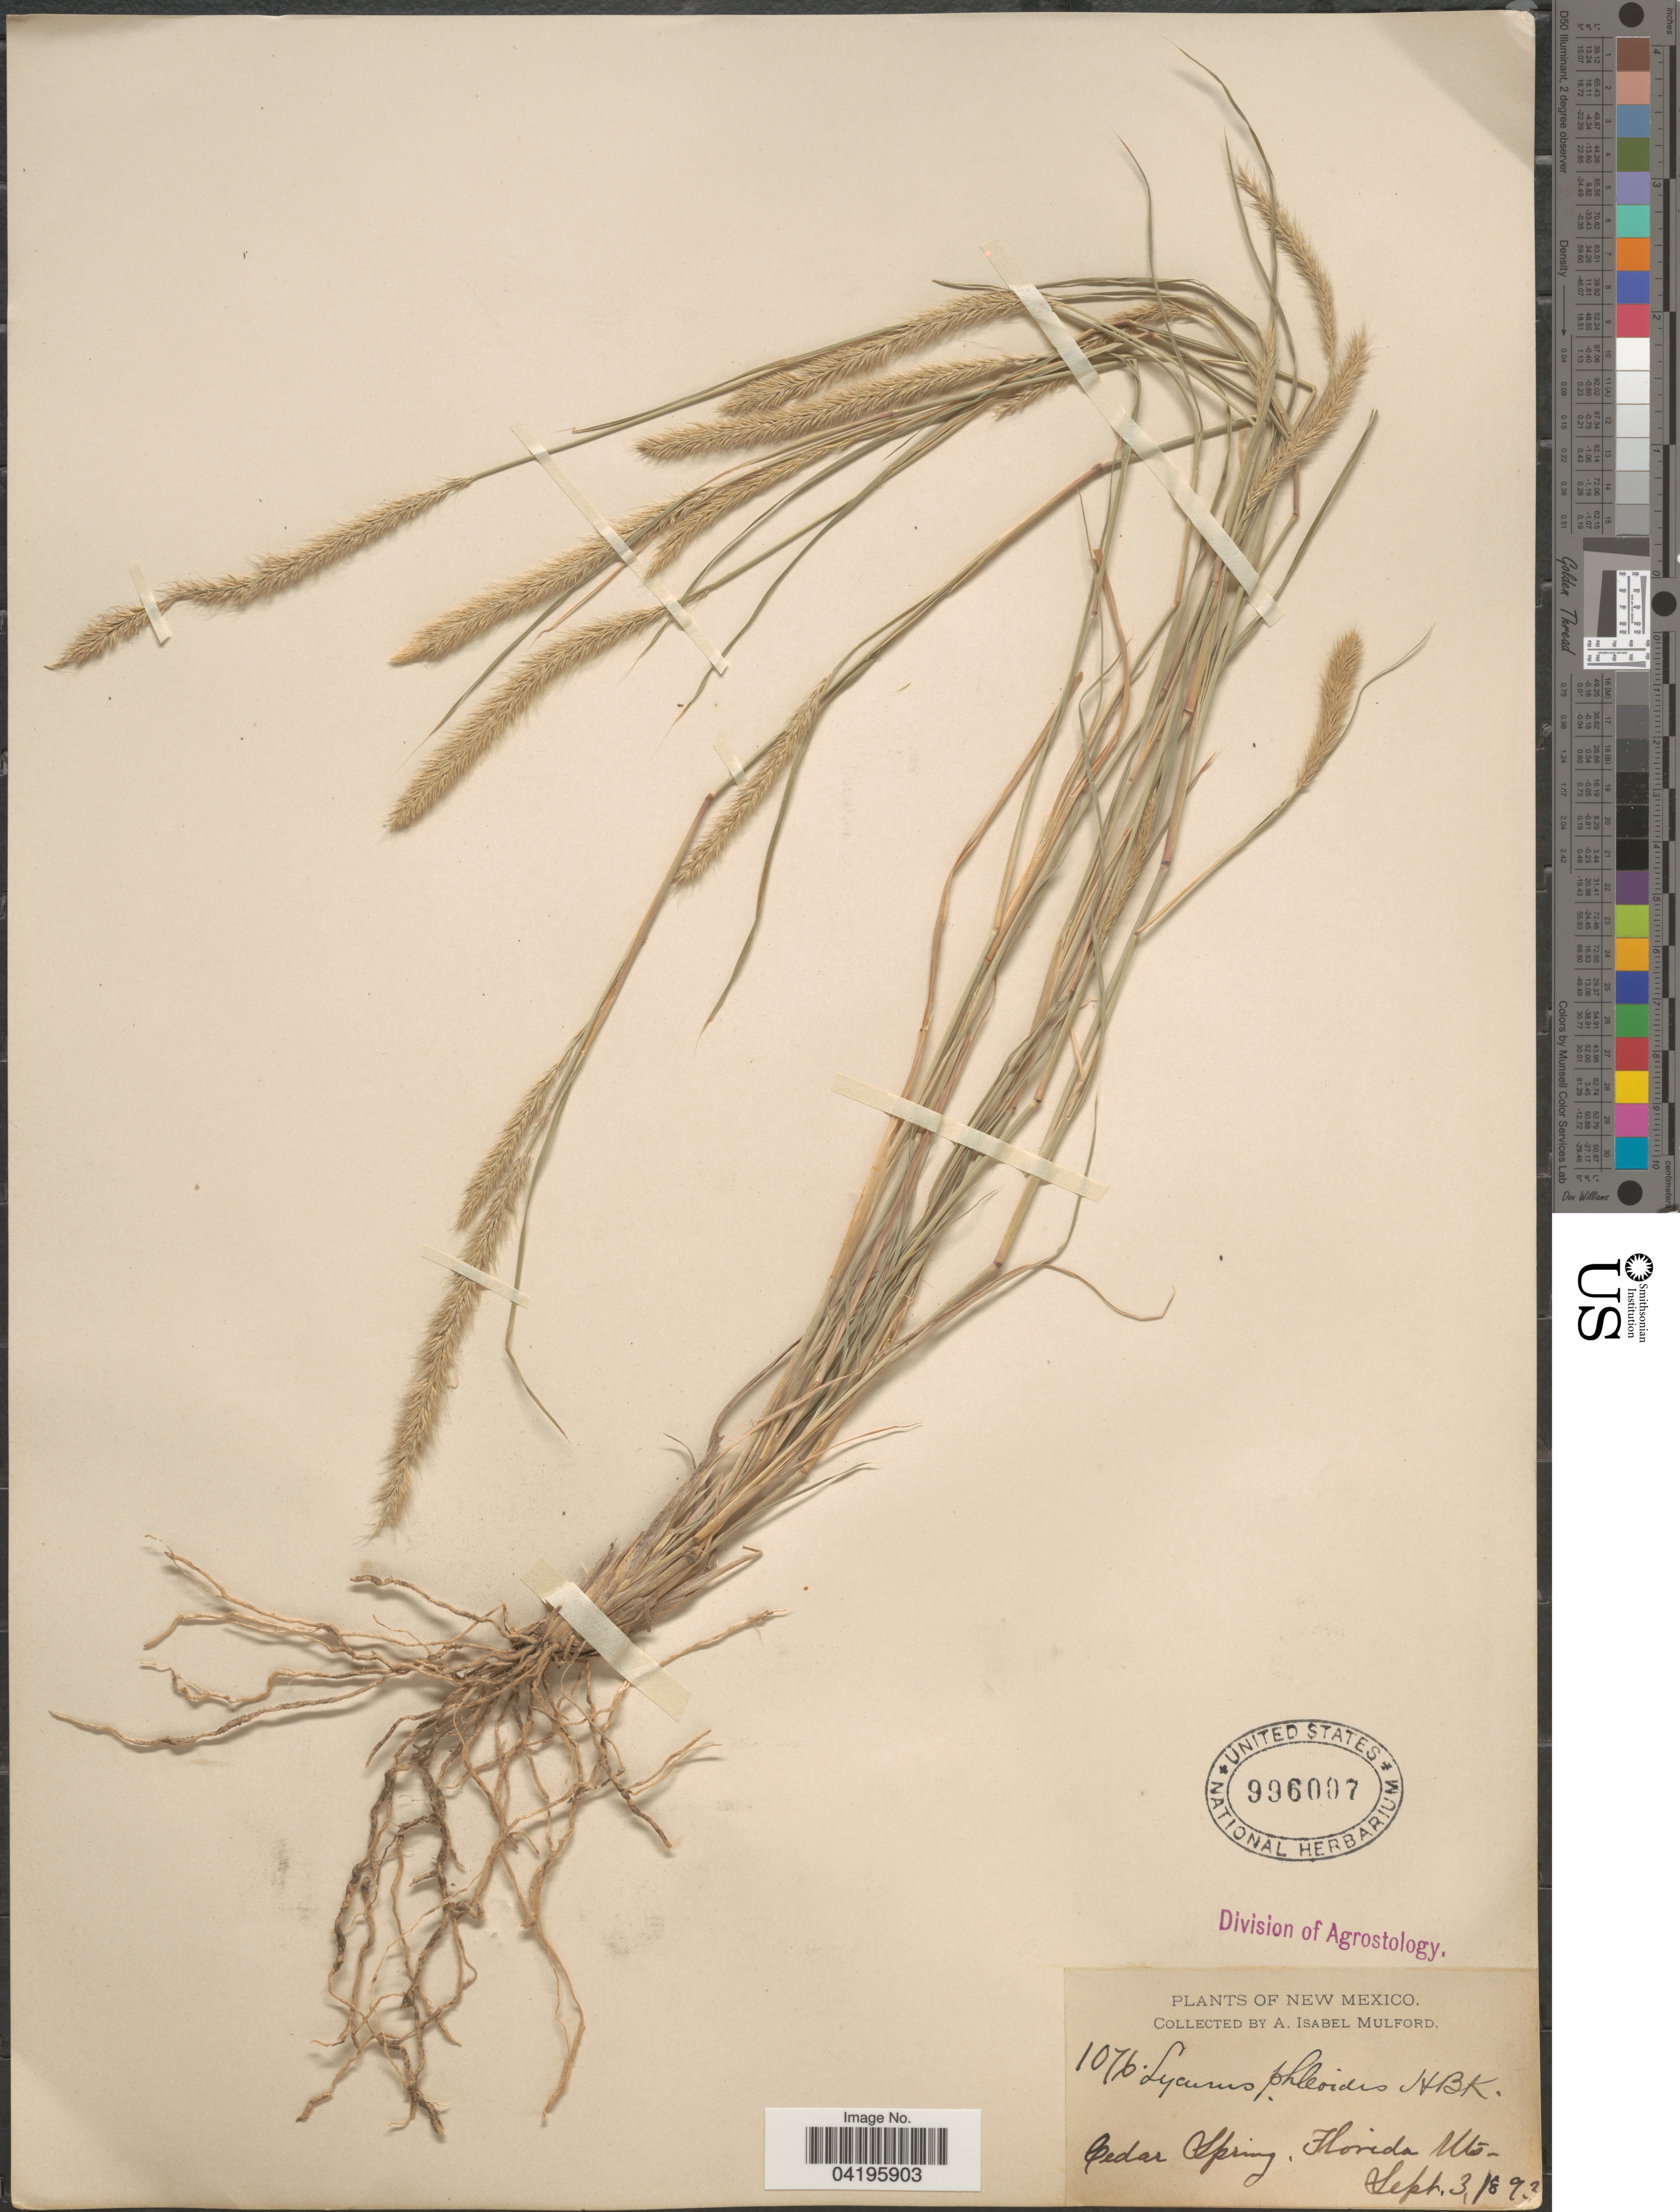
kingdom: Plantae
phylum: Tracheophyta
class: Liliopsida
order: Poales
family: Poaceae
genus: Muhlenbergia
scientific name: Muhlenbergia phleoides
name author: (Kunth) Columbus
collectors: A. Mulford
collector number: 1076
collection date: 1893-09-03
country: United States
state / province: New Mexico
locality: Cedar Spring, Florida Mts.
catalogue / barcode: US 996007